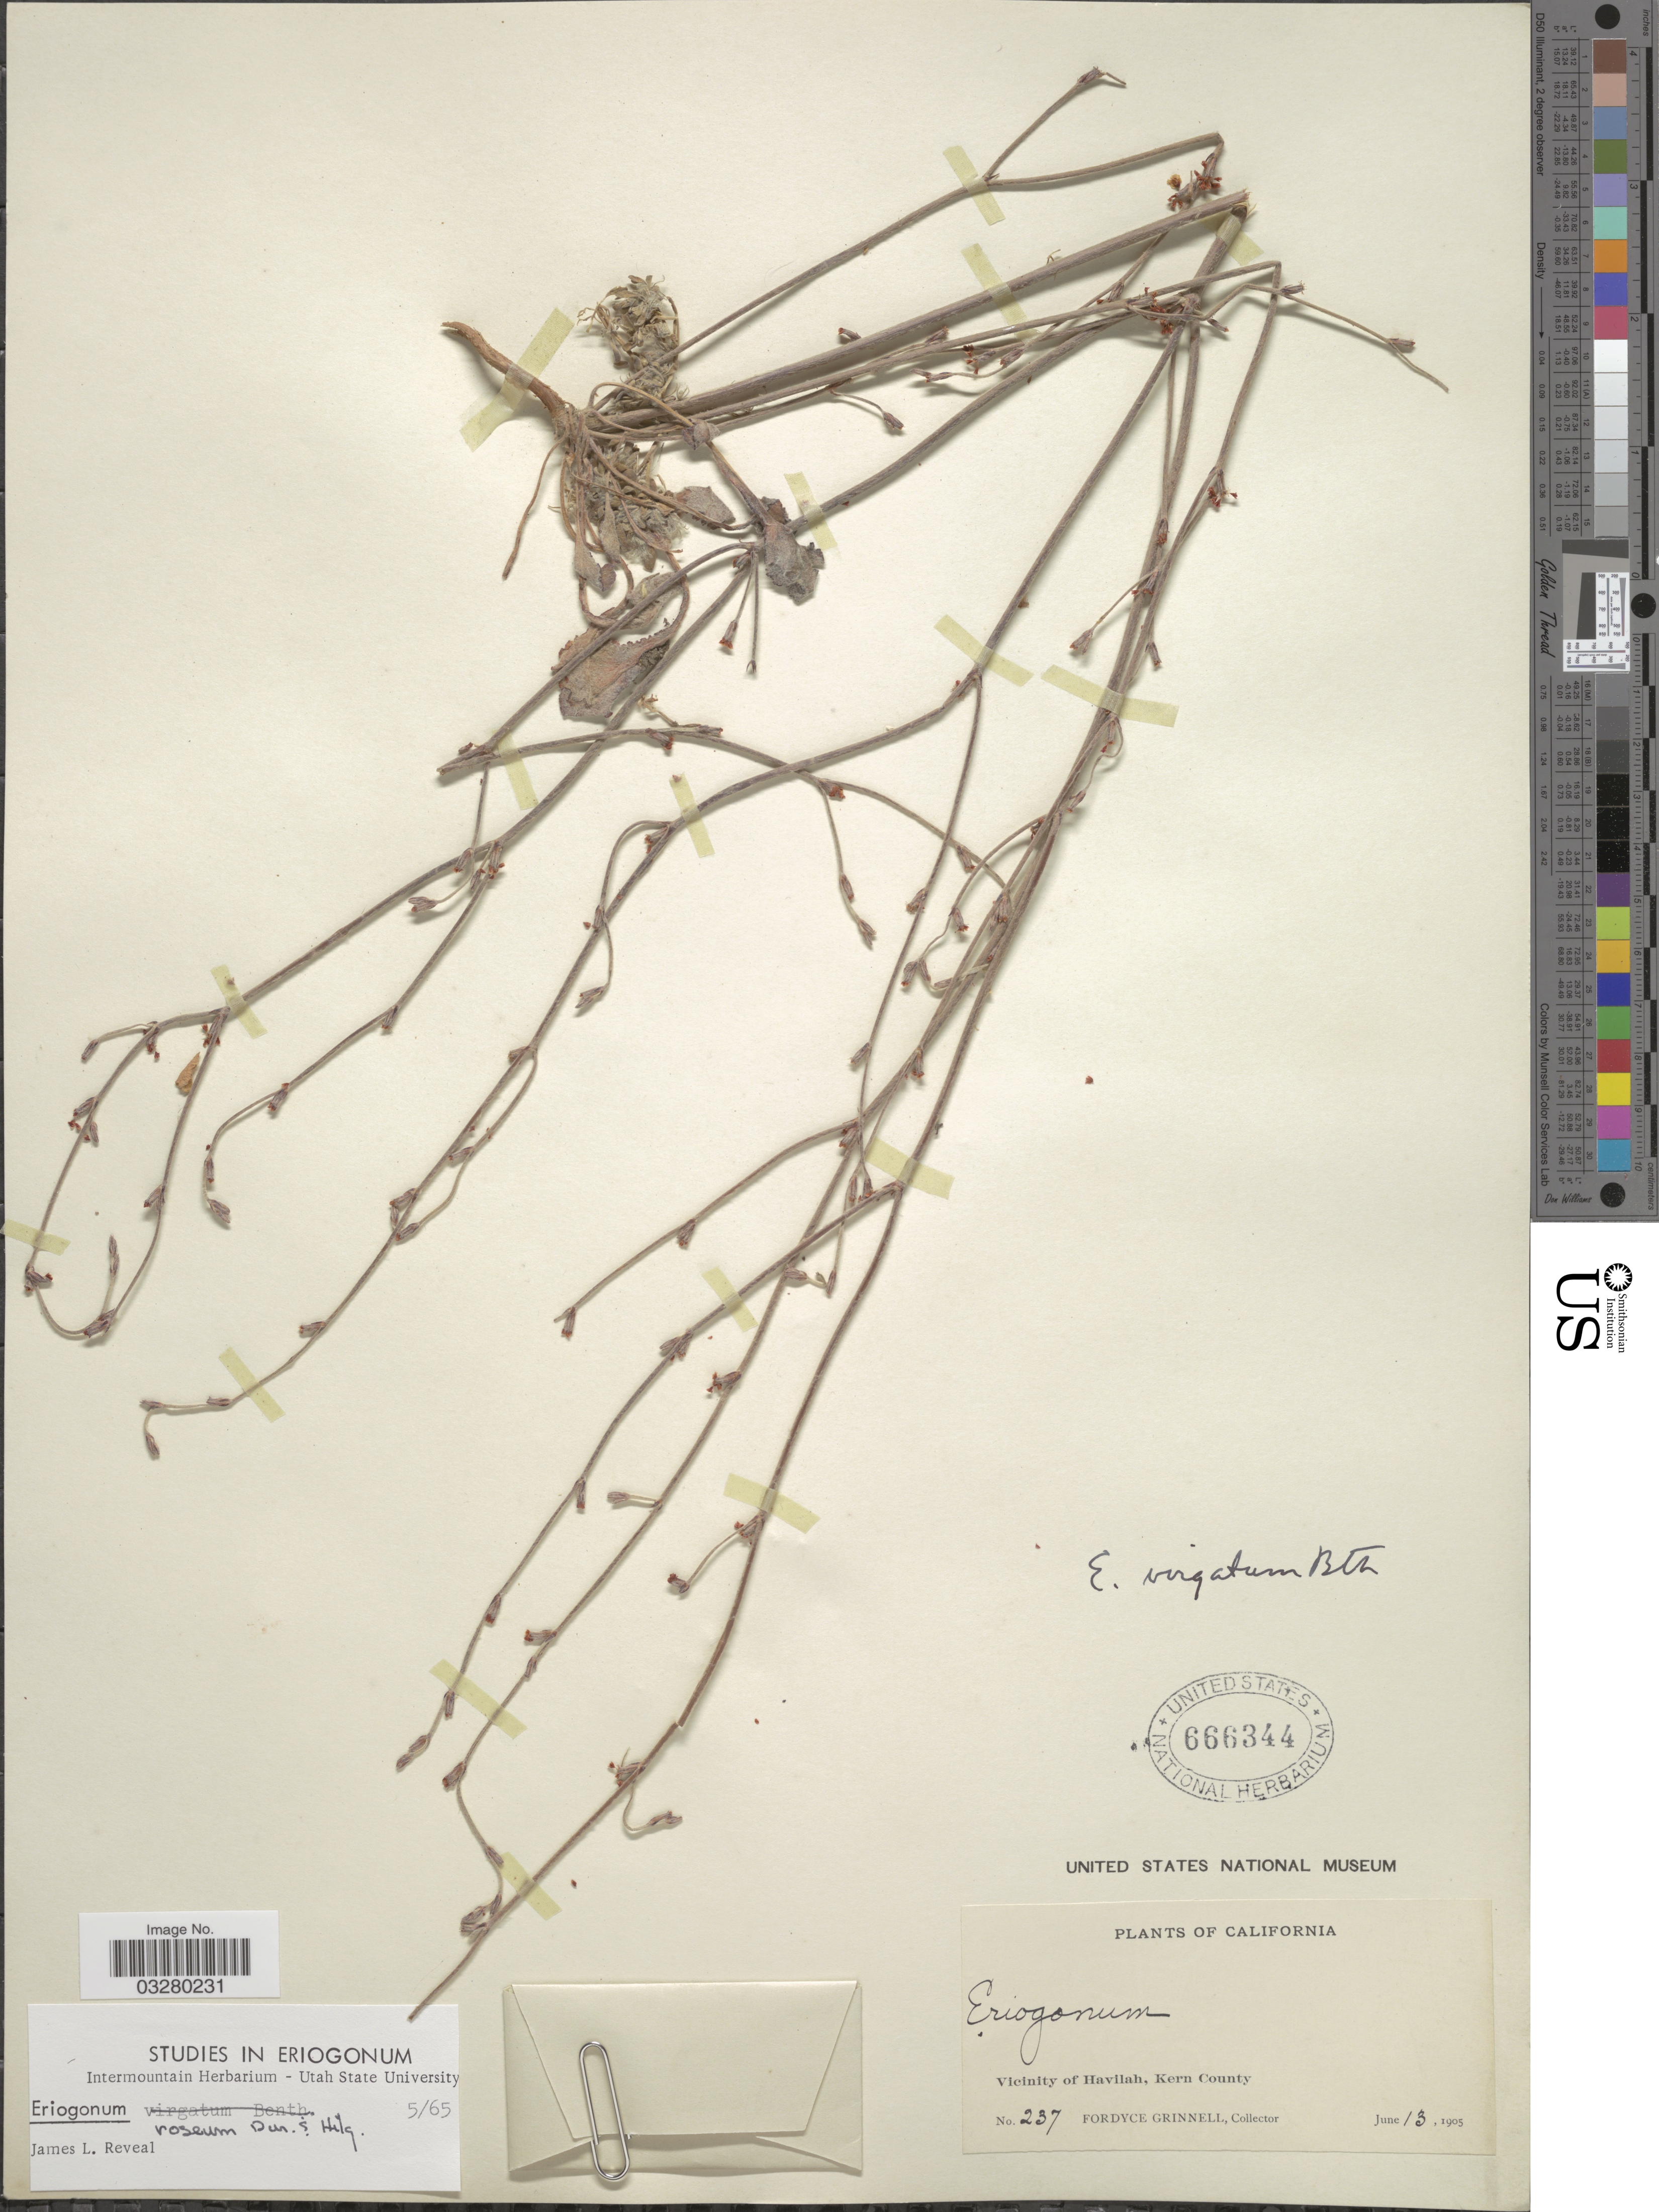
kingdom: Plantae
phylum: Tracheophyta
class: Magnoliopsida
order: Caryophyllales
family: Polygonaceae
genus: Eriogonum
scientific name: Eriogonum roseum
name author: Durand & Hilg.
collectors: F. Grinnell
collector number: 237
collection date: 1905-06-13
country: United States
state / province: California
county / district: Kern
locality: Vicinity of Havilah, Kern County.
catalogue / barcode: US 666344